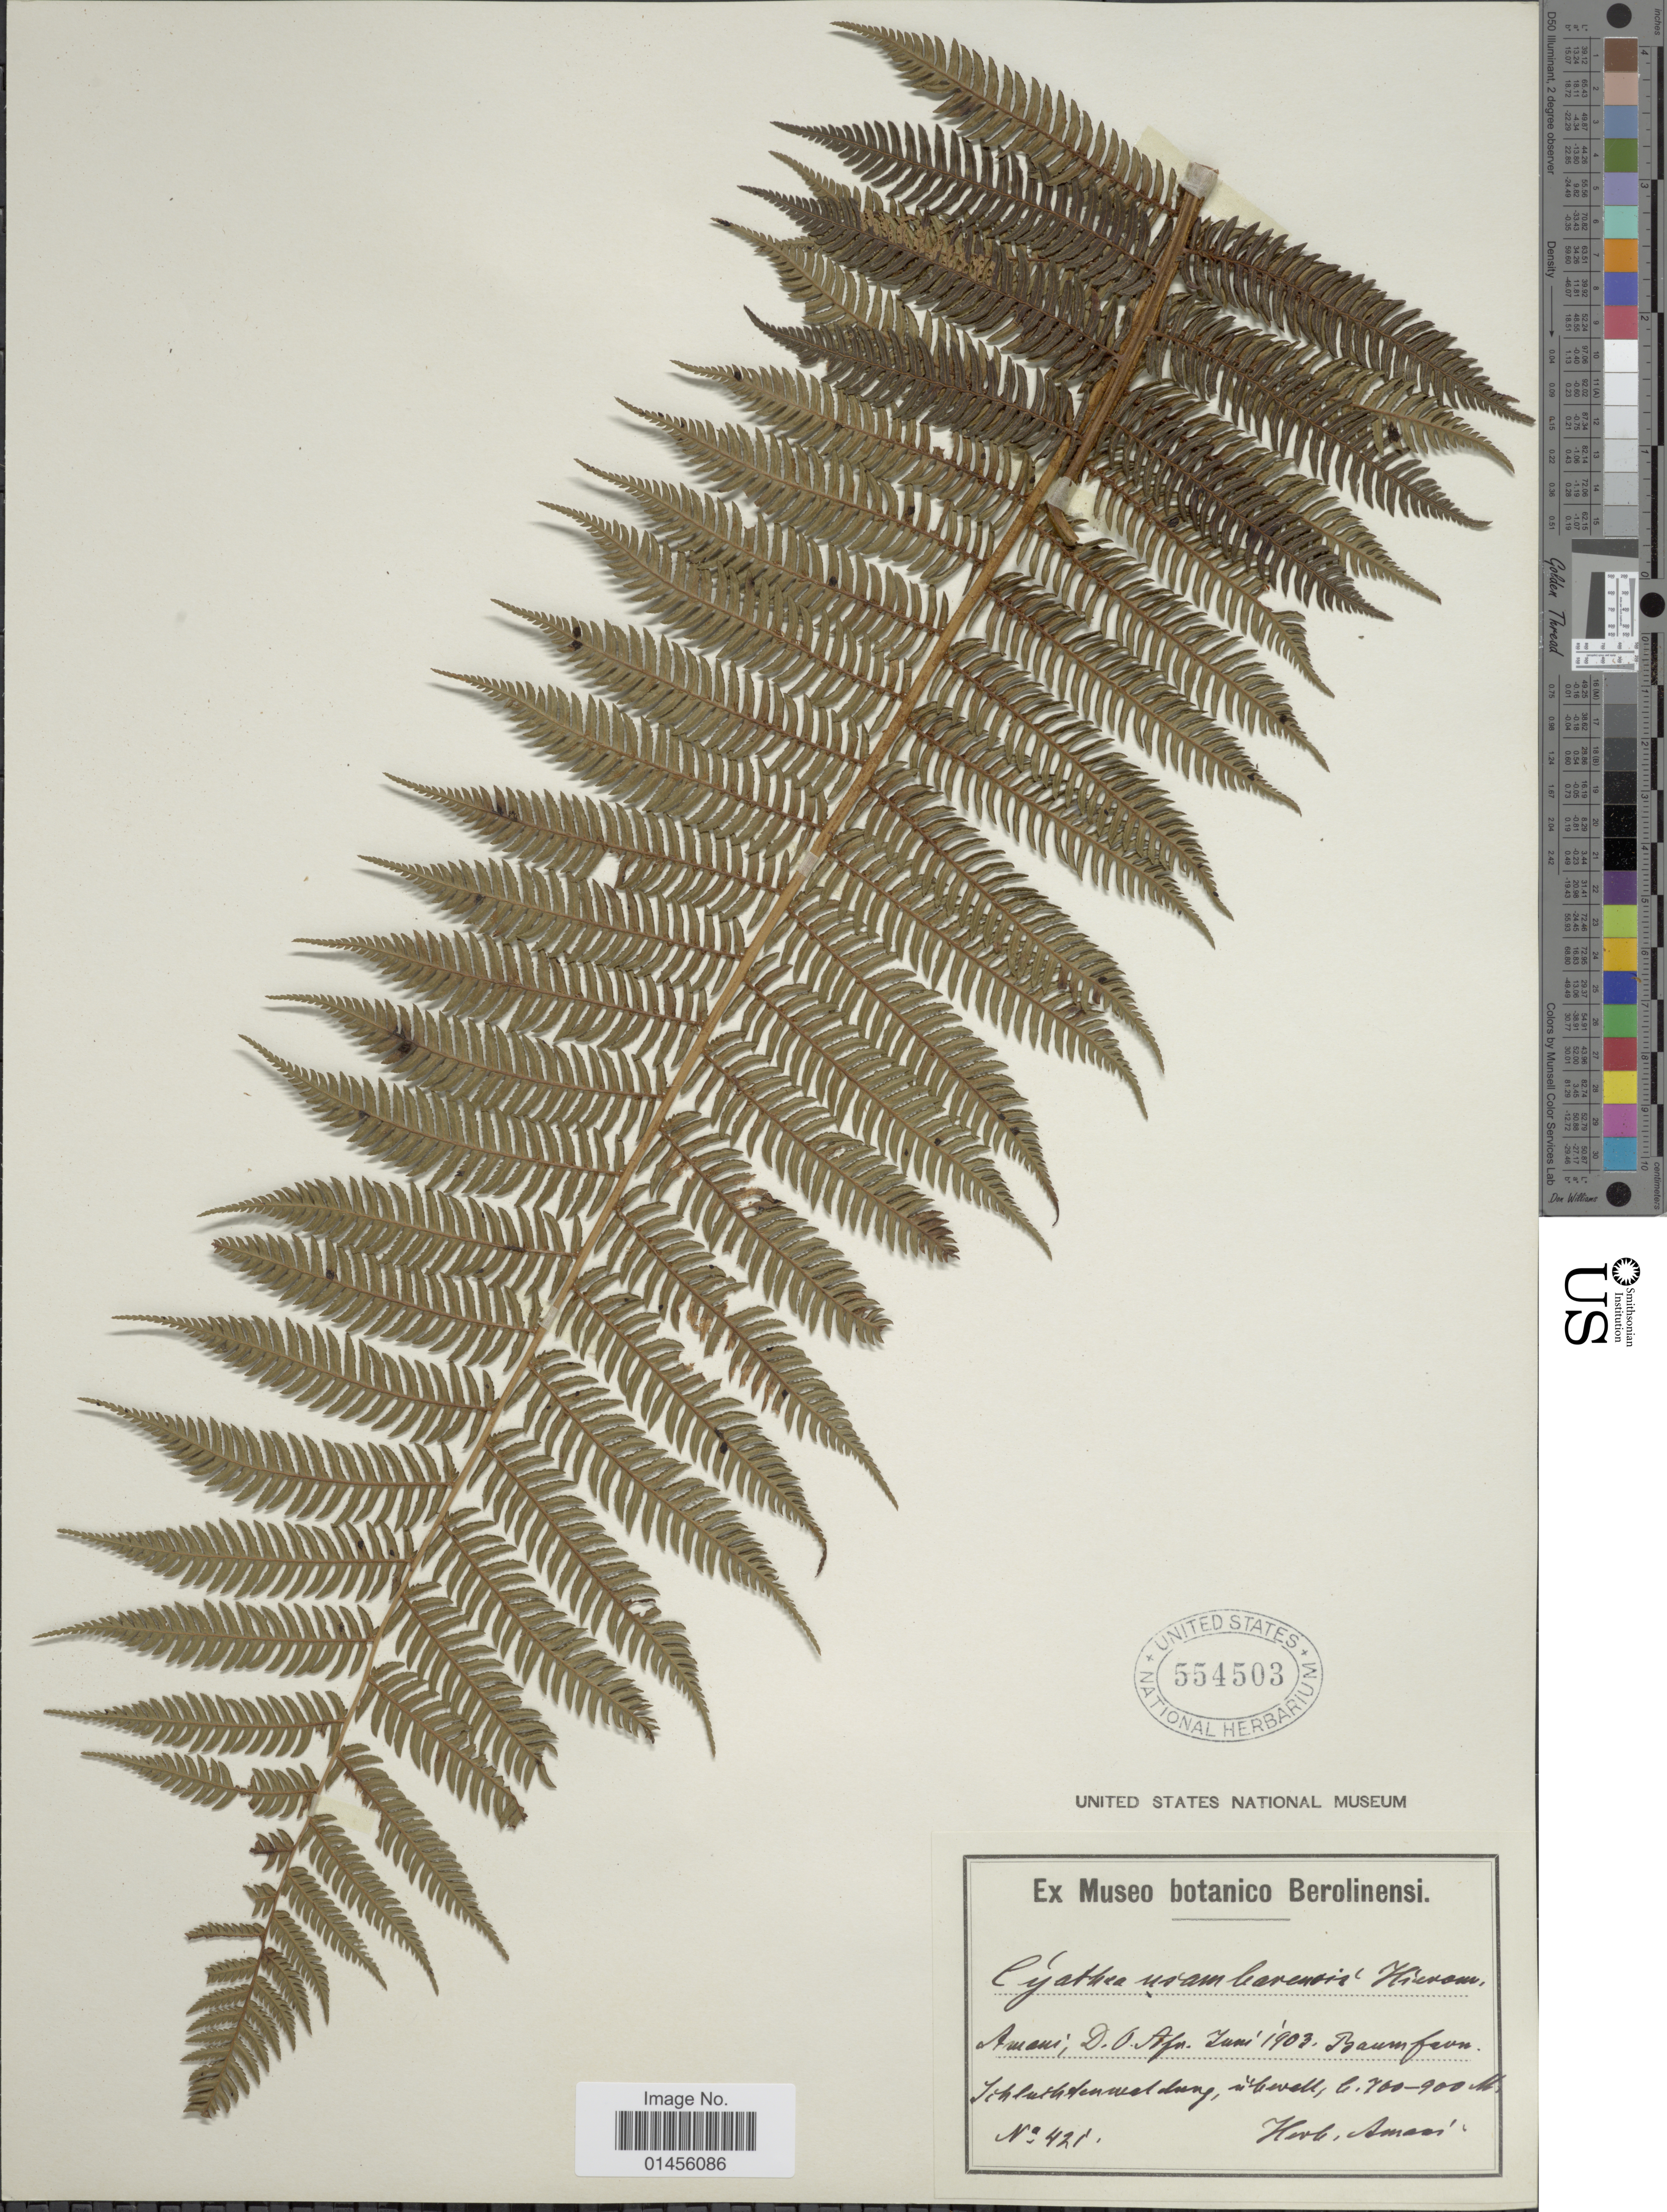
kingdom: Plantae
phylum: Tracheophyta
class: Polypodiopsida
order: Cyatheales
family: Cyatheaceae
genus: Alsophila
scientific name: Alsophila manniana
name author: (Hook.) R.M. Tryon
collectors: Amasi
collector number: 421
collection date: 1903-06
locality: Amami, D. O. Afn, Baumfevn, Ishluthatenmaldung [interpreted]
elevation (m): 700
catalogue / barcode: US 554503